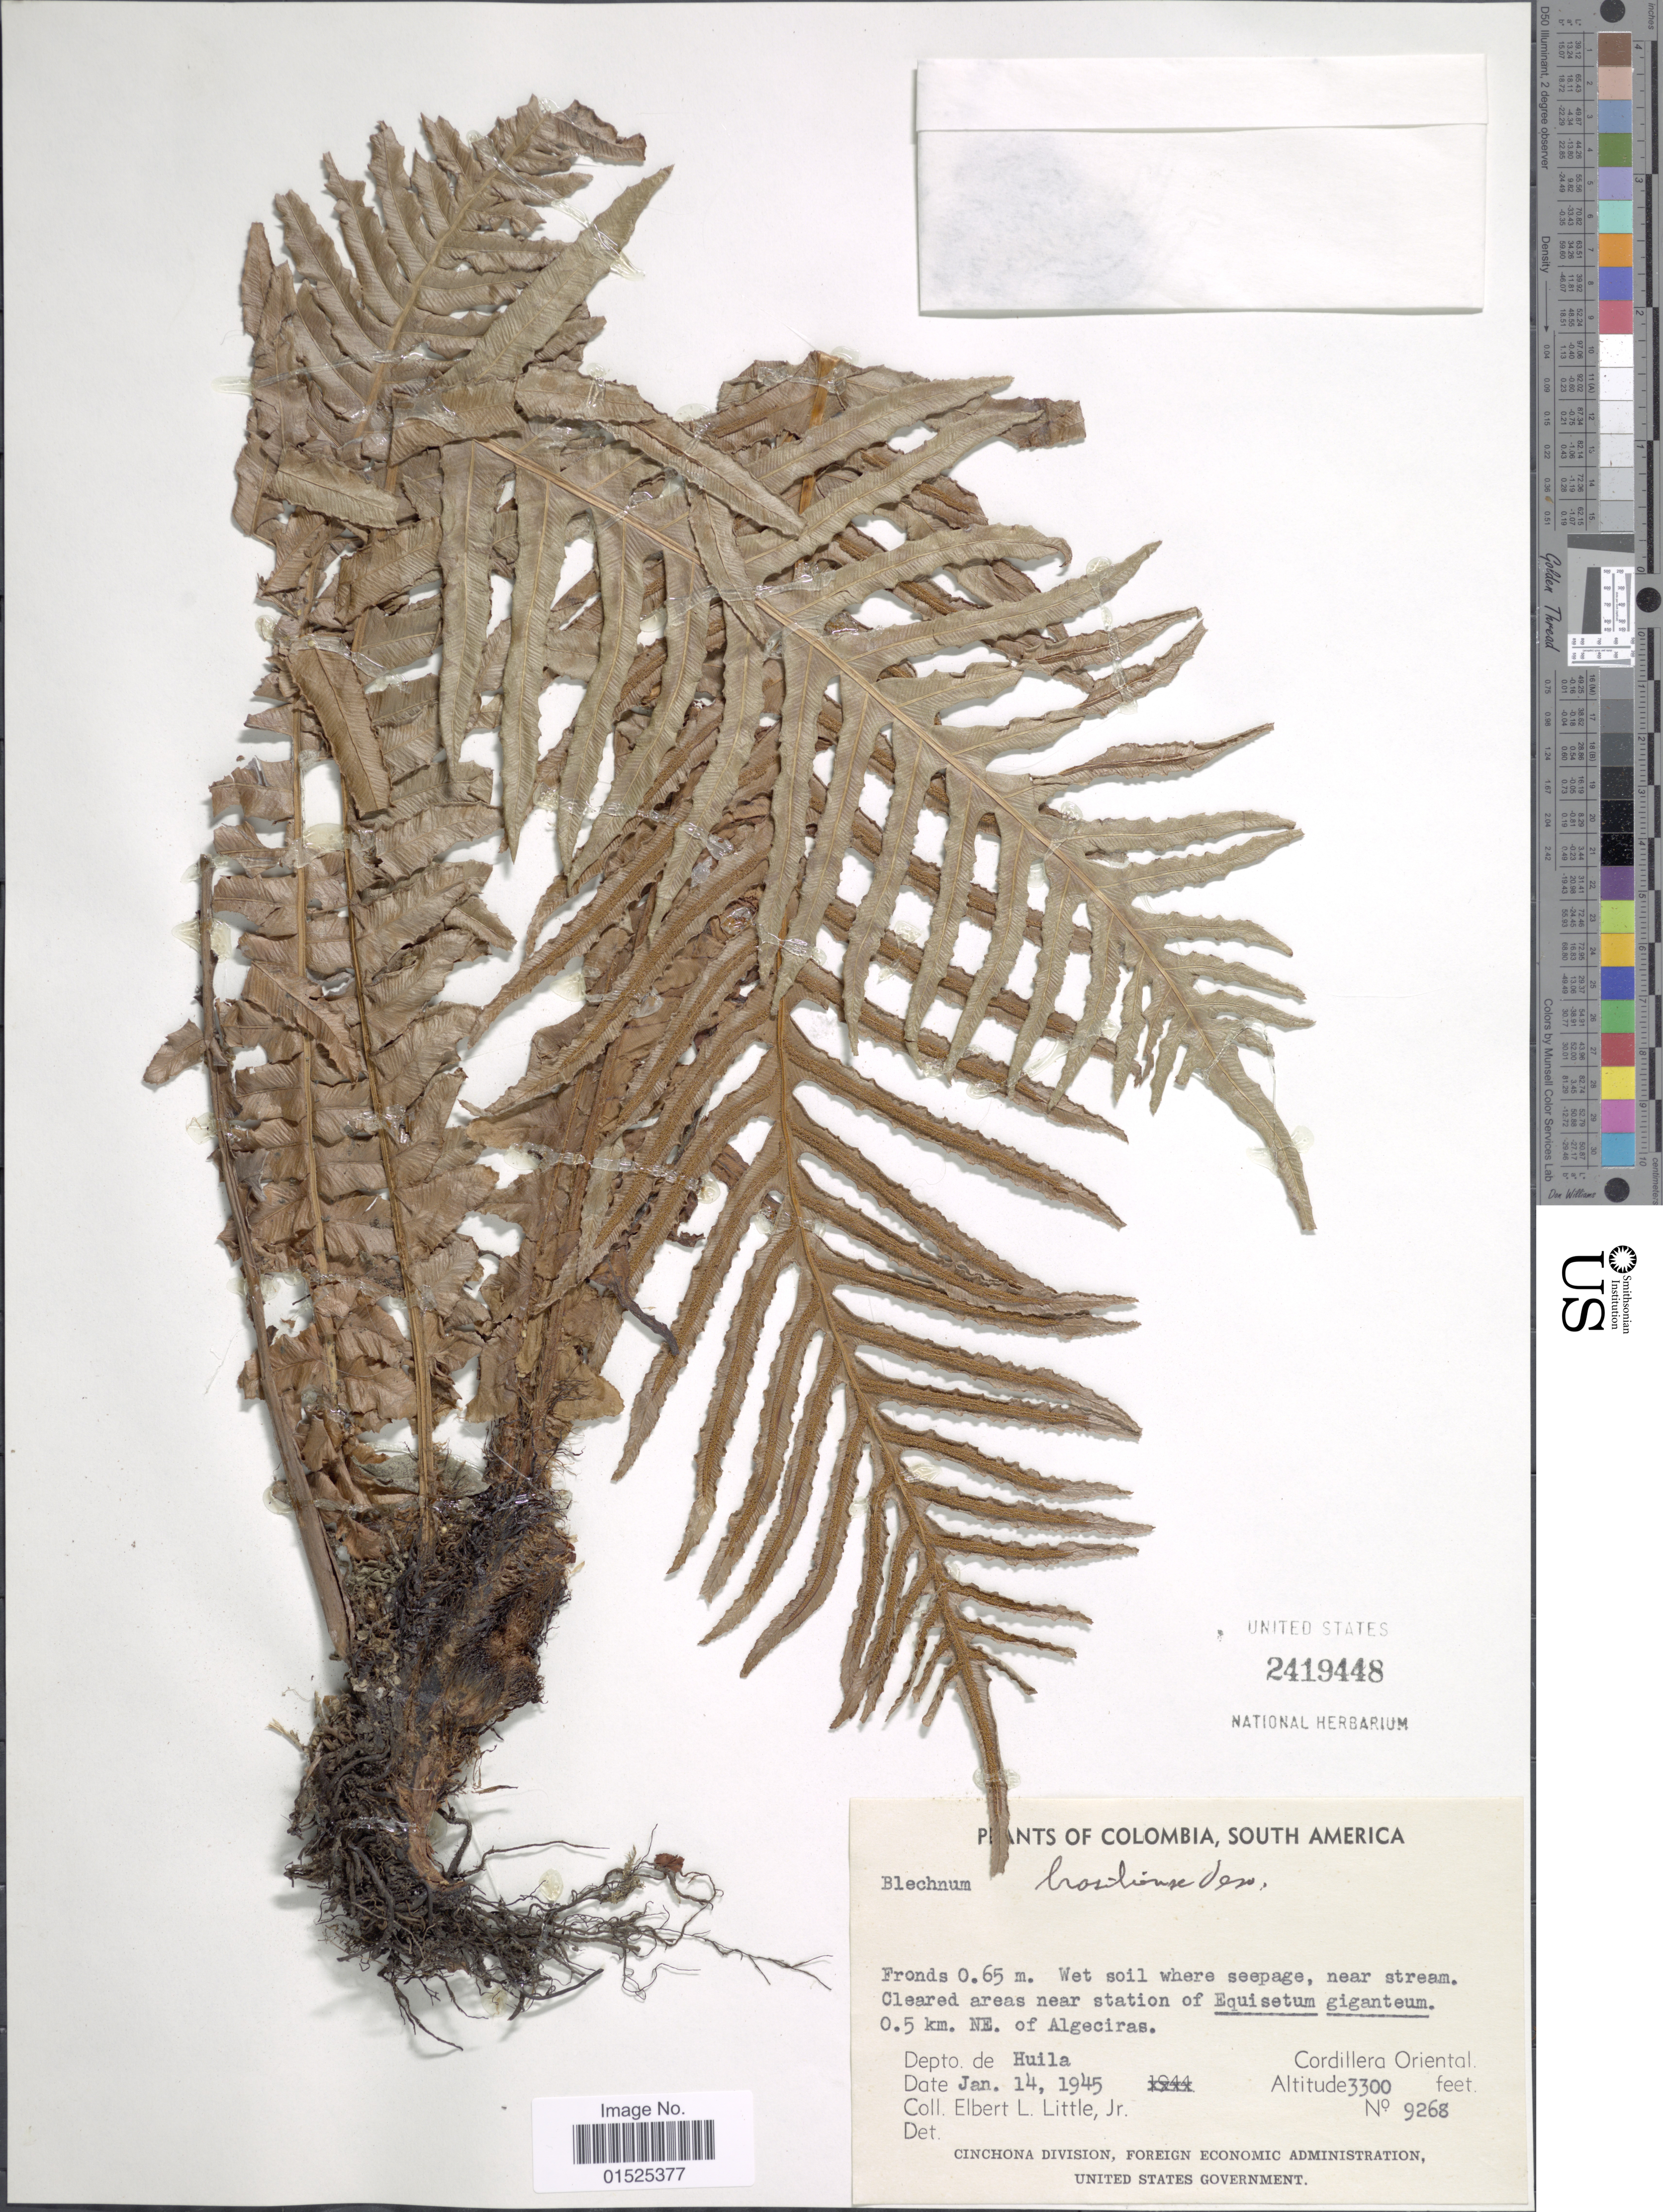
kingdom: Plantae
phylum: Tracheophyta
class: Polypodiopsida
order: Polypodiales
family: Blechnaceae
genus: Blechnum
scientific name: Blechnum brasiliense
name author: Desv.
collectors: E. L. Little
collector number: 9268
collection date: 1945-01-14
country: Colombia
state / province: Huila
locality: South America. 0.5 km. NE. of Algeciras. Depto. de Huila, Cordillera Oriental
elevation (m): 1006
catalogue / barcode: US 2419448